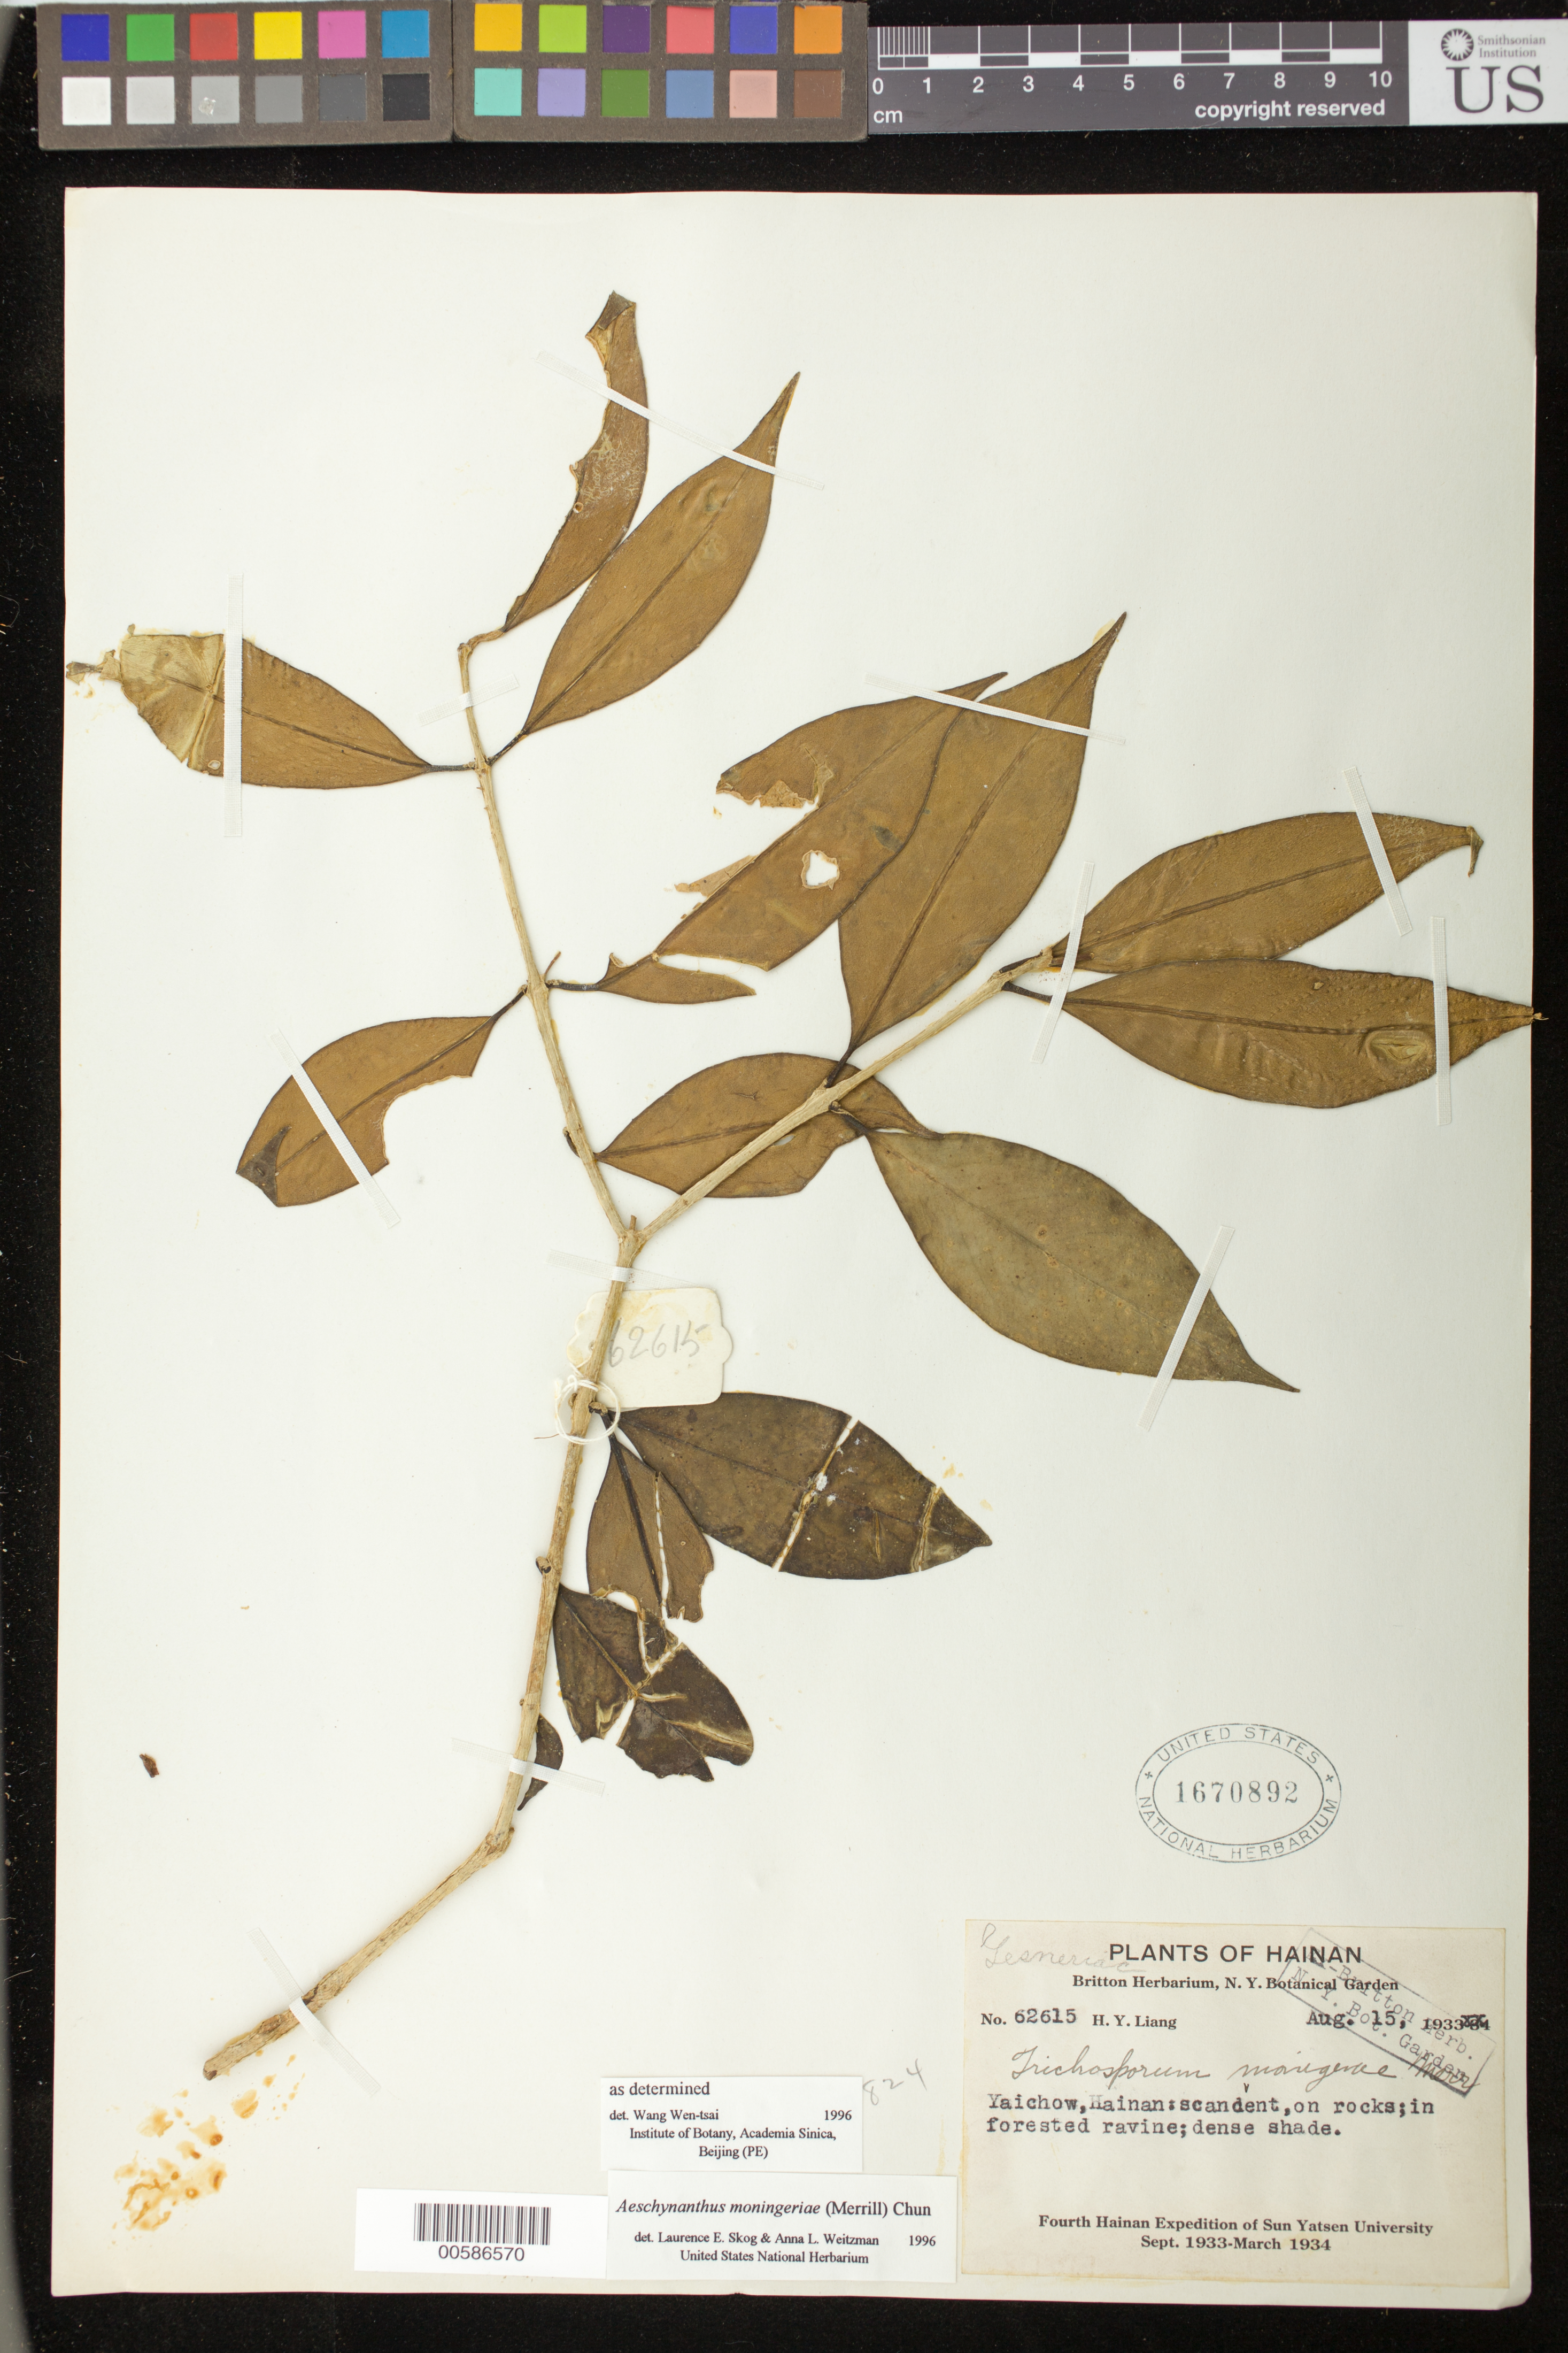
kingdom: Plantae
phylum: Tracheophyta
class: Magnoliopsida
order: Lamiales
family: Gesneriaceae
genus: Aeschynanthus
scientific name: Aeschynanthus moningeriae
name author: (Merr.) Chun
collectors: H. Y. Liang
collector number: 62615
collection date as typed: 1933-1934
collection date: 1933/1934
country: China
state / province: Guangdong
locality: Hainan i., Yaichow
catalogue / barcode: US 1670892